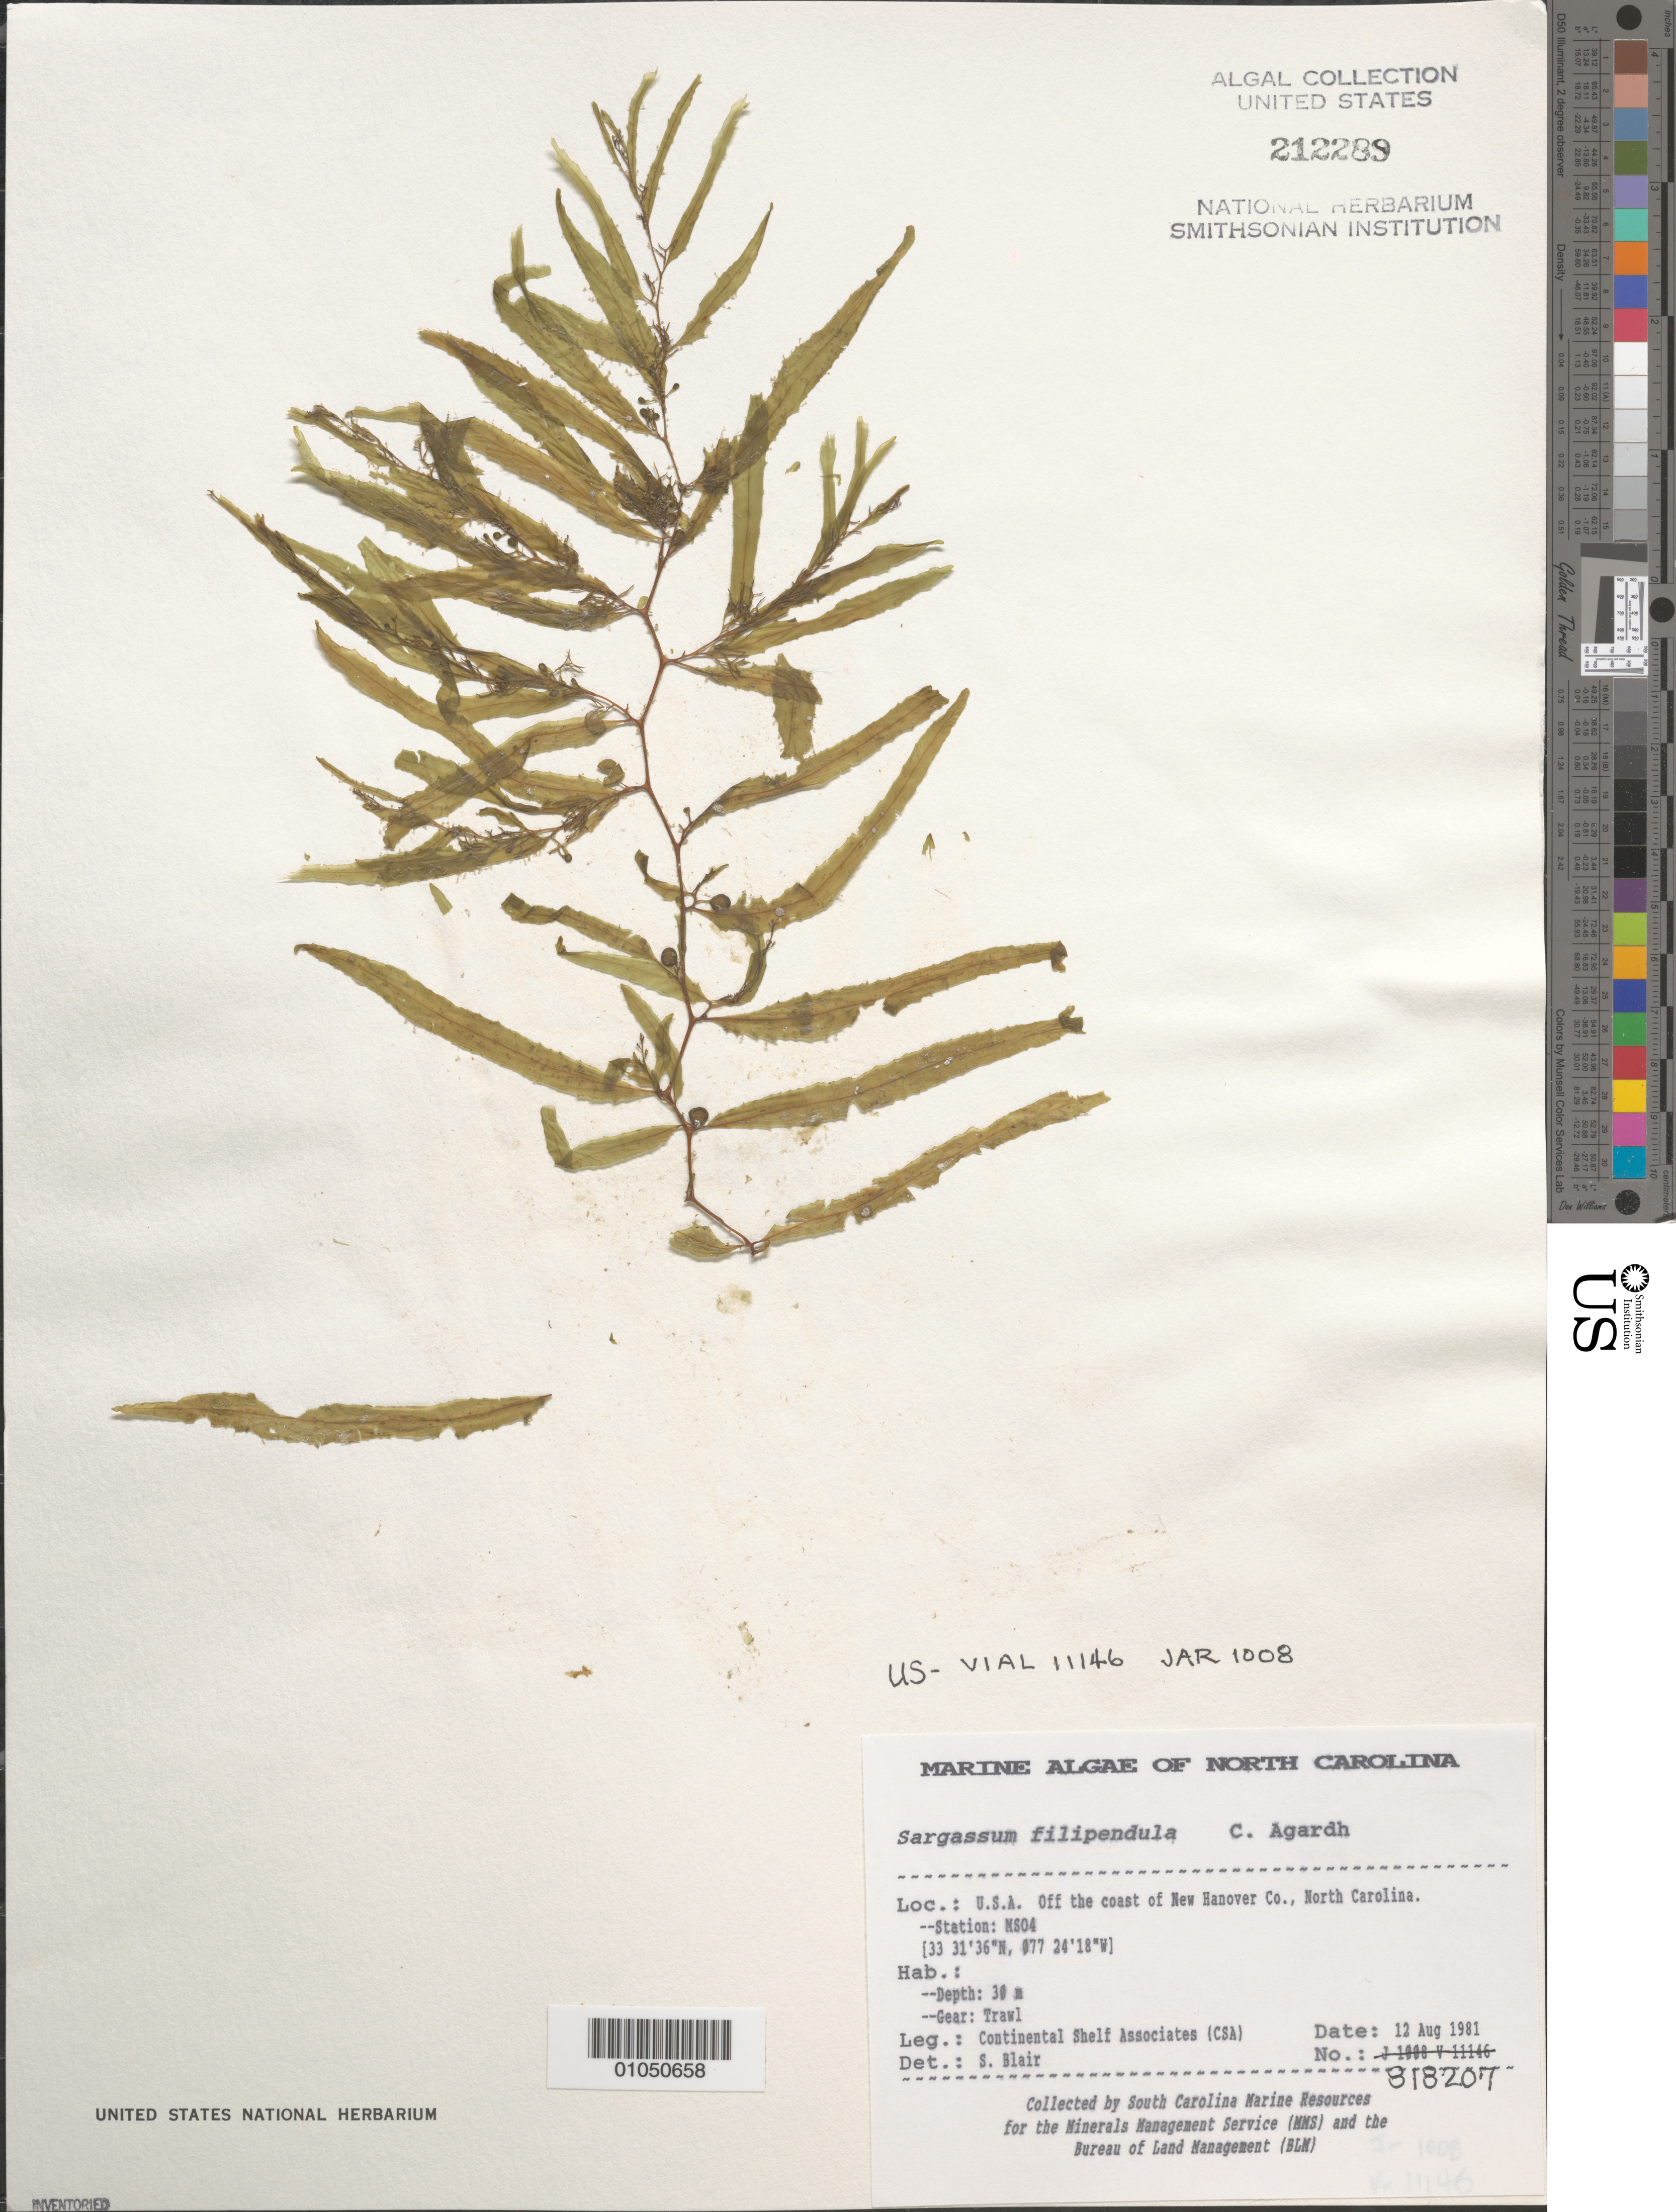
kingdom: Chromista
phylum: Ochrophyta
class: Phaeophyceae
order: Fucales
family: Sargassaceae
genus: Sargassum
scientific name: Sargassum filipendula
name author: C. Agardh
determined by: Blair, S. M.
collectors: Continental Shelf Associates for the MMS/BLM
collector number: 818207 Station MS04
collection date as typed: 12 Aug 1981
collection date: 1981-08-12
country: United States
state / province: North Carolina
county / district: New Hanover County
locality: Off coast of New Hanover County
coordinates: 33 31'36"N, 077 24'18"W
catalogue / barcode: US 212289